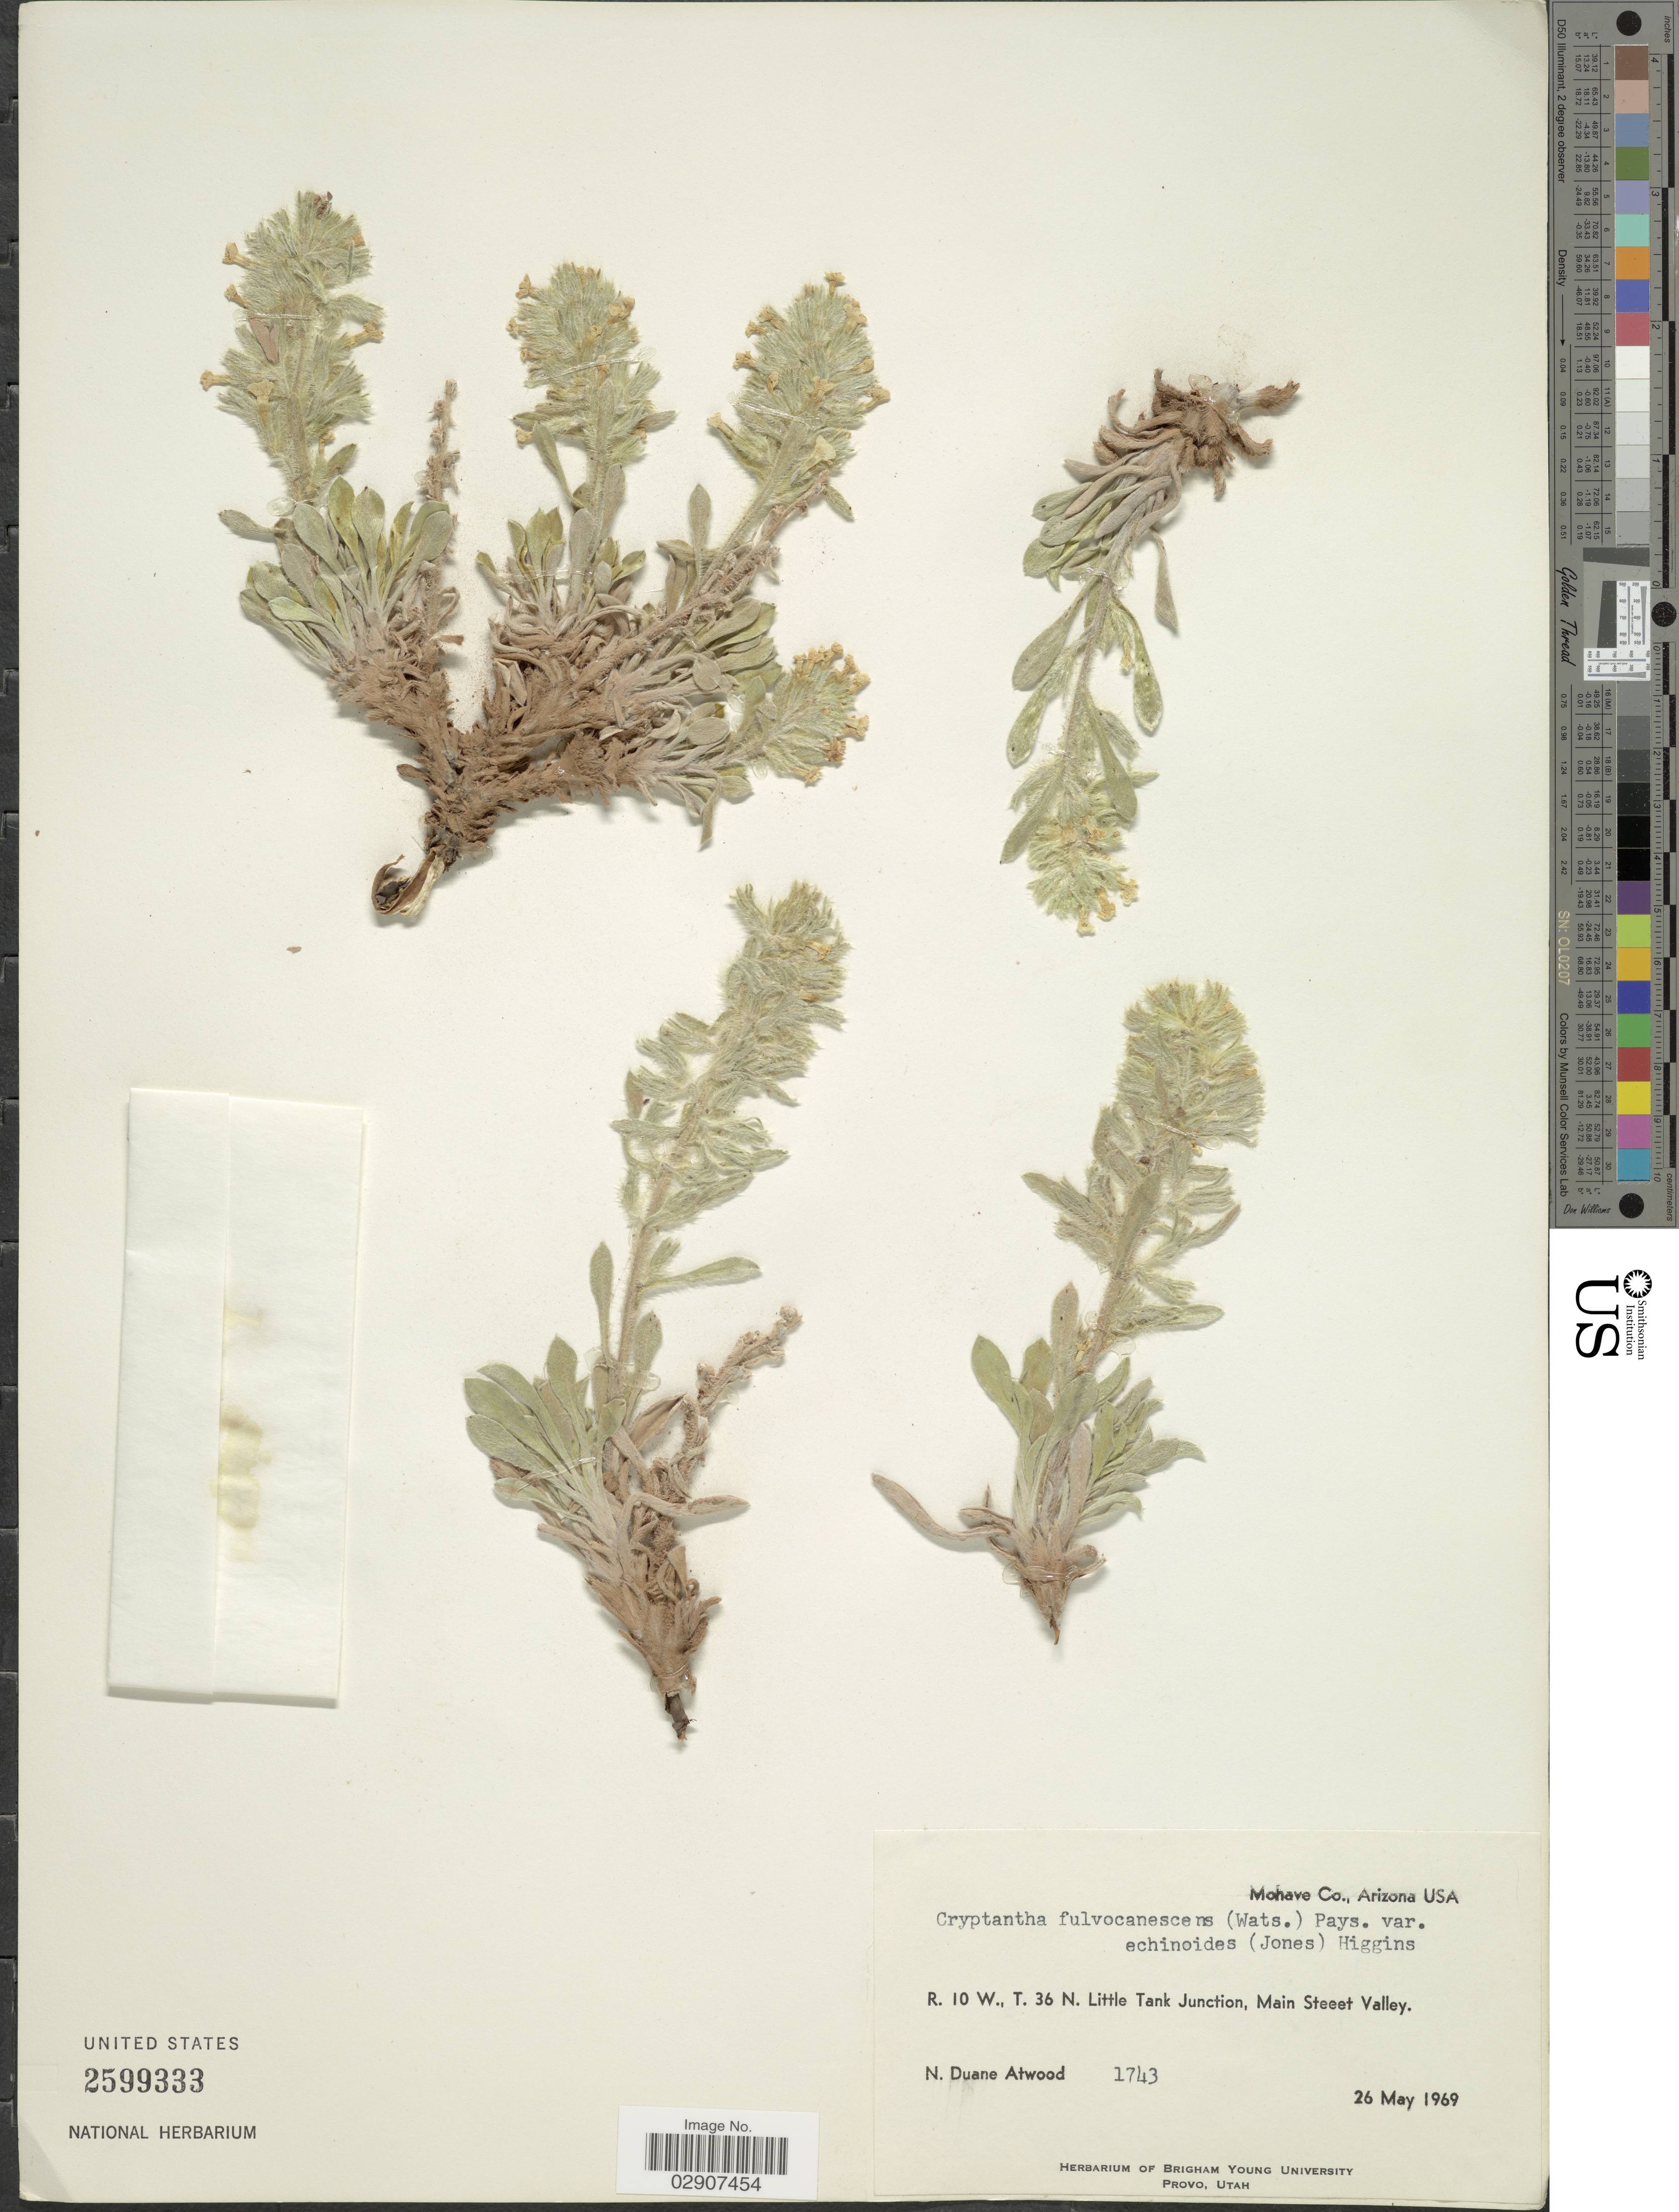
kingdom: Plantae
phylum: Tracheophyta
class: Magnoliopsida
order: Boraginales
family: Boraginaceae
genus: Cryptantha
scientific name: Cryptantha fulvocanescens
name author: (S. Watson) Payson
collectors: N. Atwood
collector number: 1743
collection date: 1969-05-26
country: United States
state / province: Arizona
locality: R. 10 W., T. 36 N., Little Tank Junction, Main Steeet Valley, Mohave Co.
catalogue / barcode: US 2599333